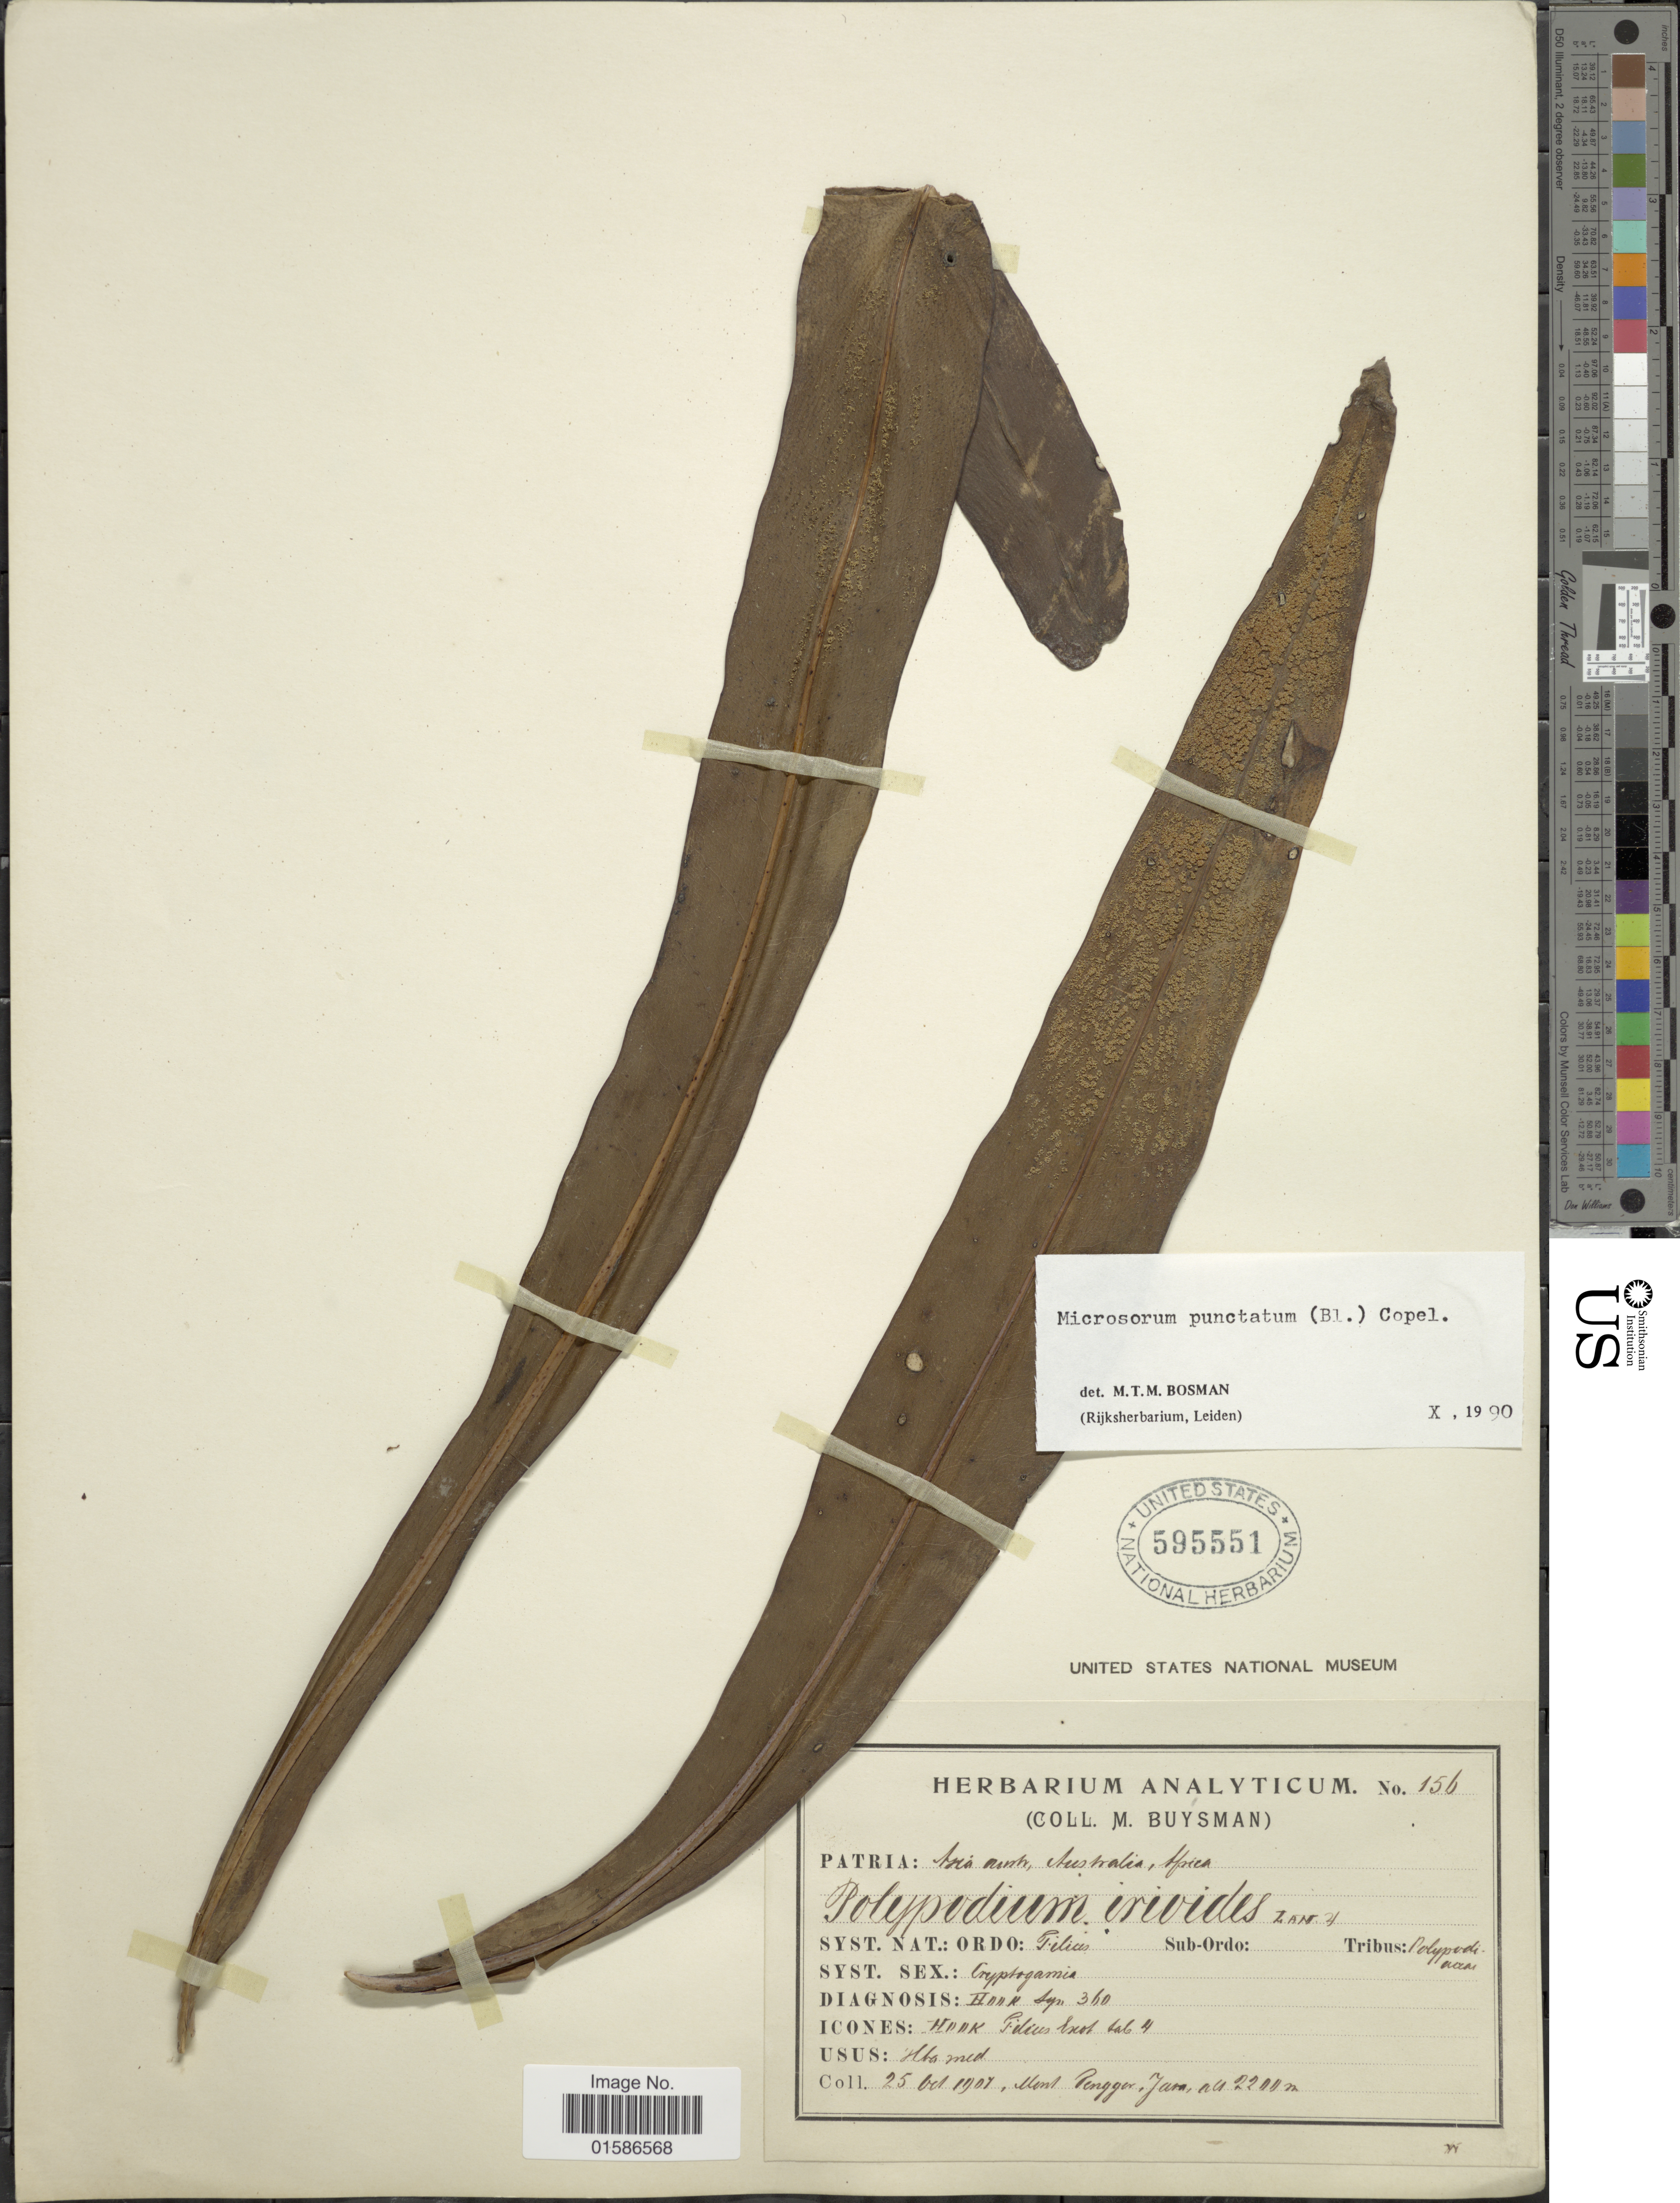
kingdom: Plantae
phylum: Tracheophyta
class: Polypodiopsida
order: Polypodiales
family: Polypodiaceae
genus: Microsorum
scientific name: Microsorum punctatum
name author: (L.) Copel.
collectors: M. Buysman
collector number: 156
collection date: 1907-10-25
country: Indonesia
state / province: Java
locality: Mont Tengger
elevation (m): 2200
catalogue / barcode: US 595551